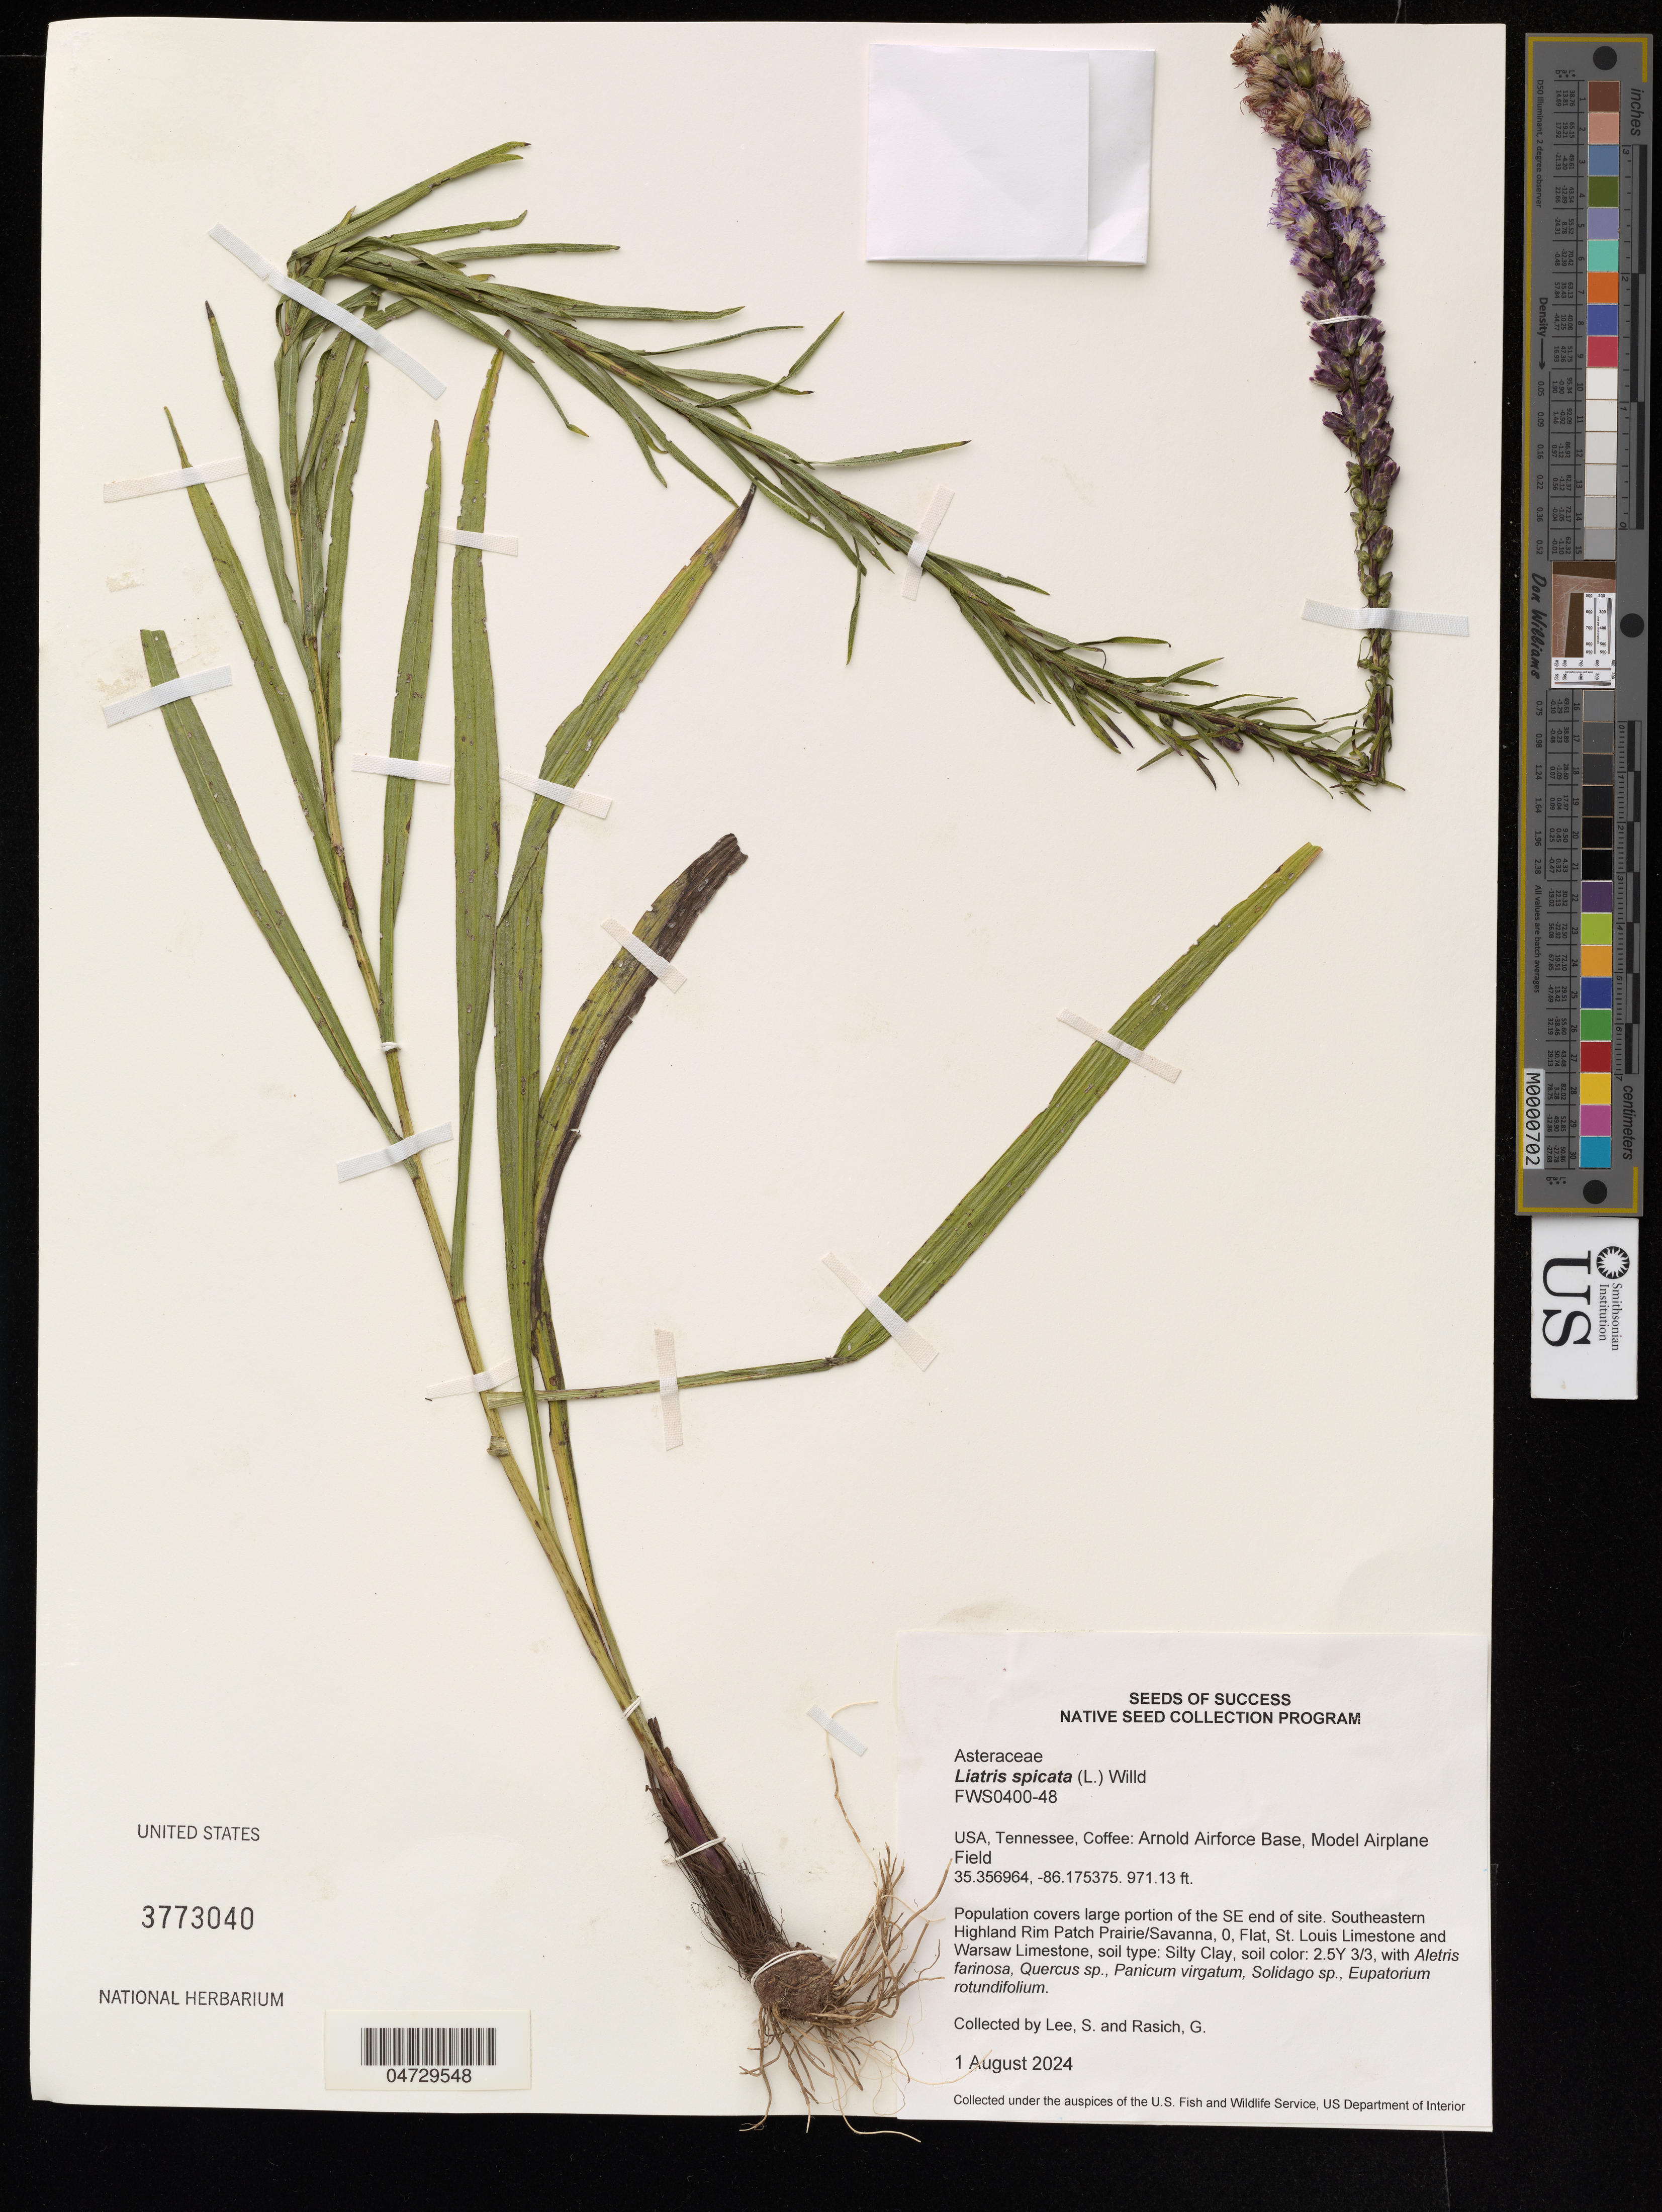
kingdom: Plantae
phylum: Tracheophyta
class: Magnoliopsida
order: Asterales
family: Asteraceae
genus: Liatris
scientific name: Liatris spicata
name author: (L.) Willd.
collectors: S. Lee & G. Rasich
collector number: FWS0400-48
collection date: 2024-08-01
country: United States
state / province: Tennessee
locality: Coffee: Arnold Airforce Base, Model Airplane Field.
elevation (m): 296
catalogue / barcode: US 3773040